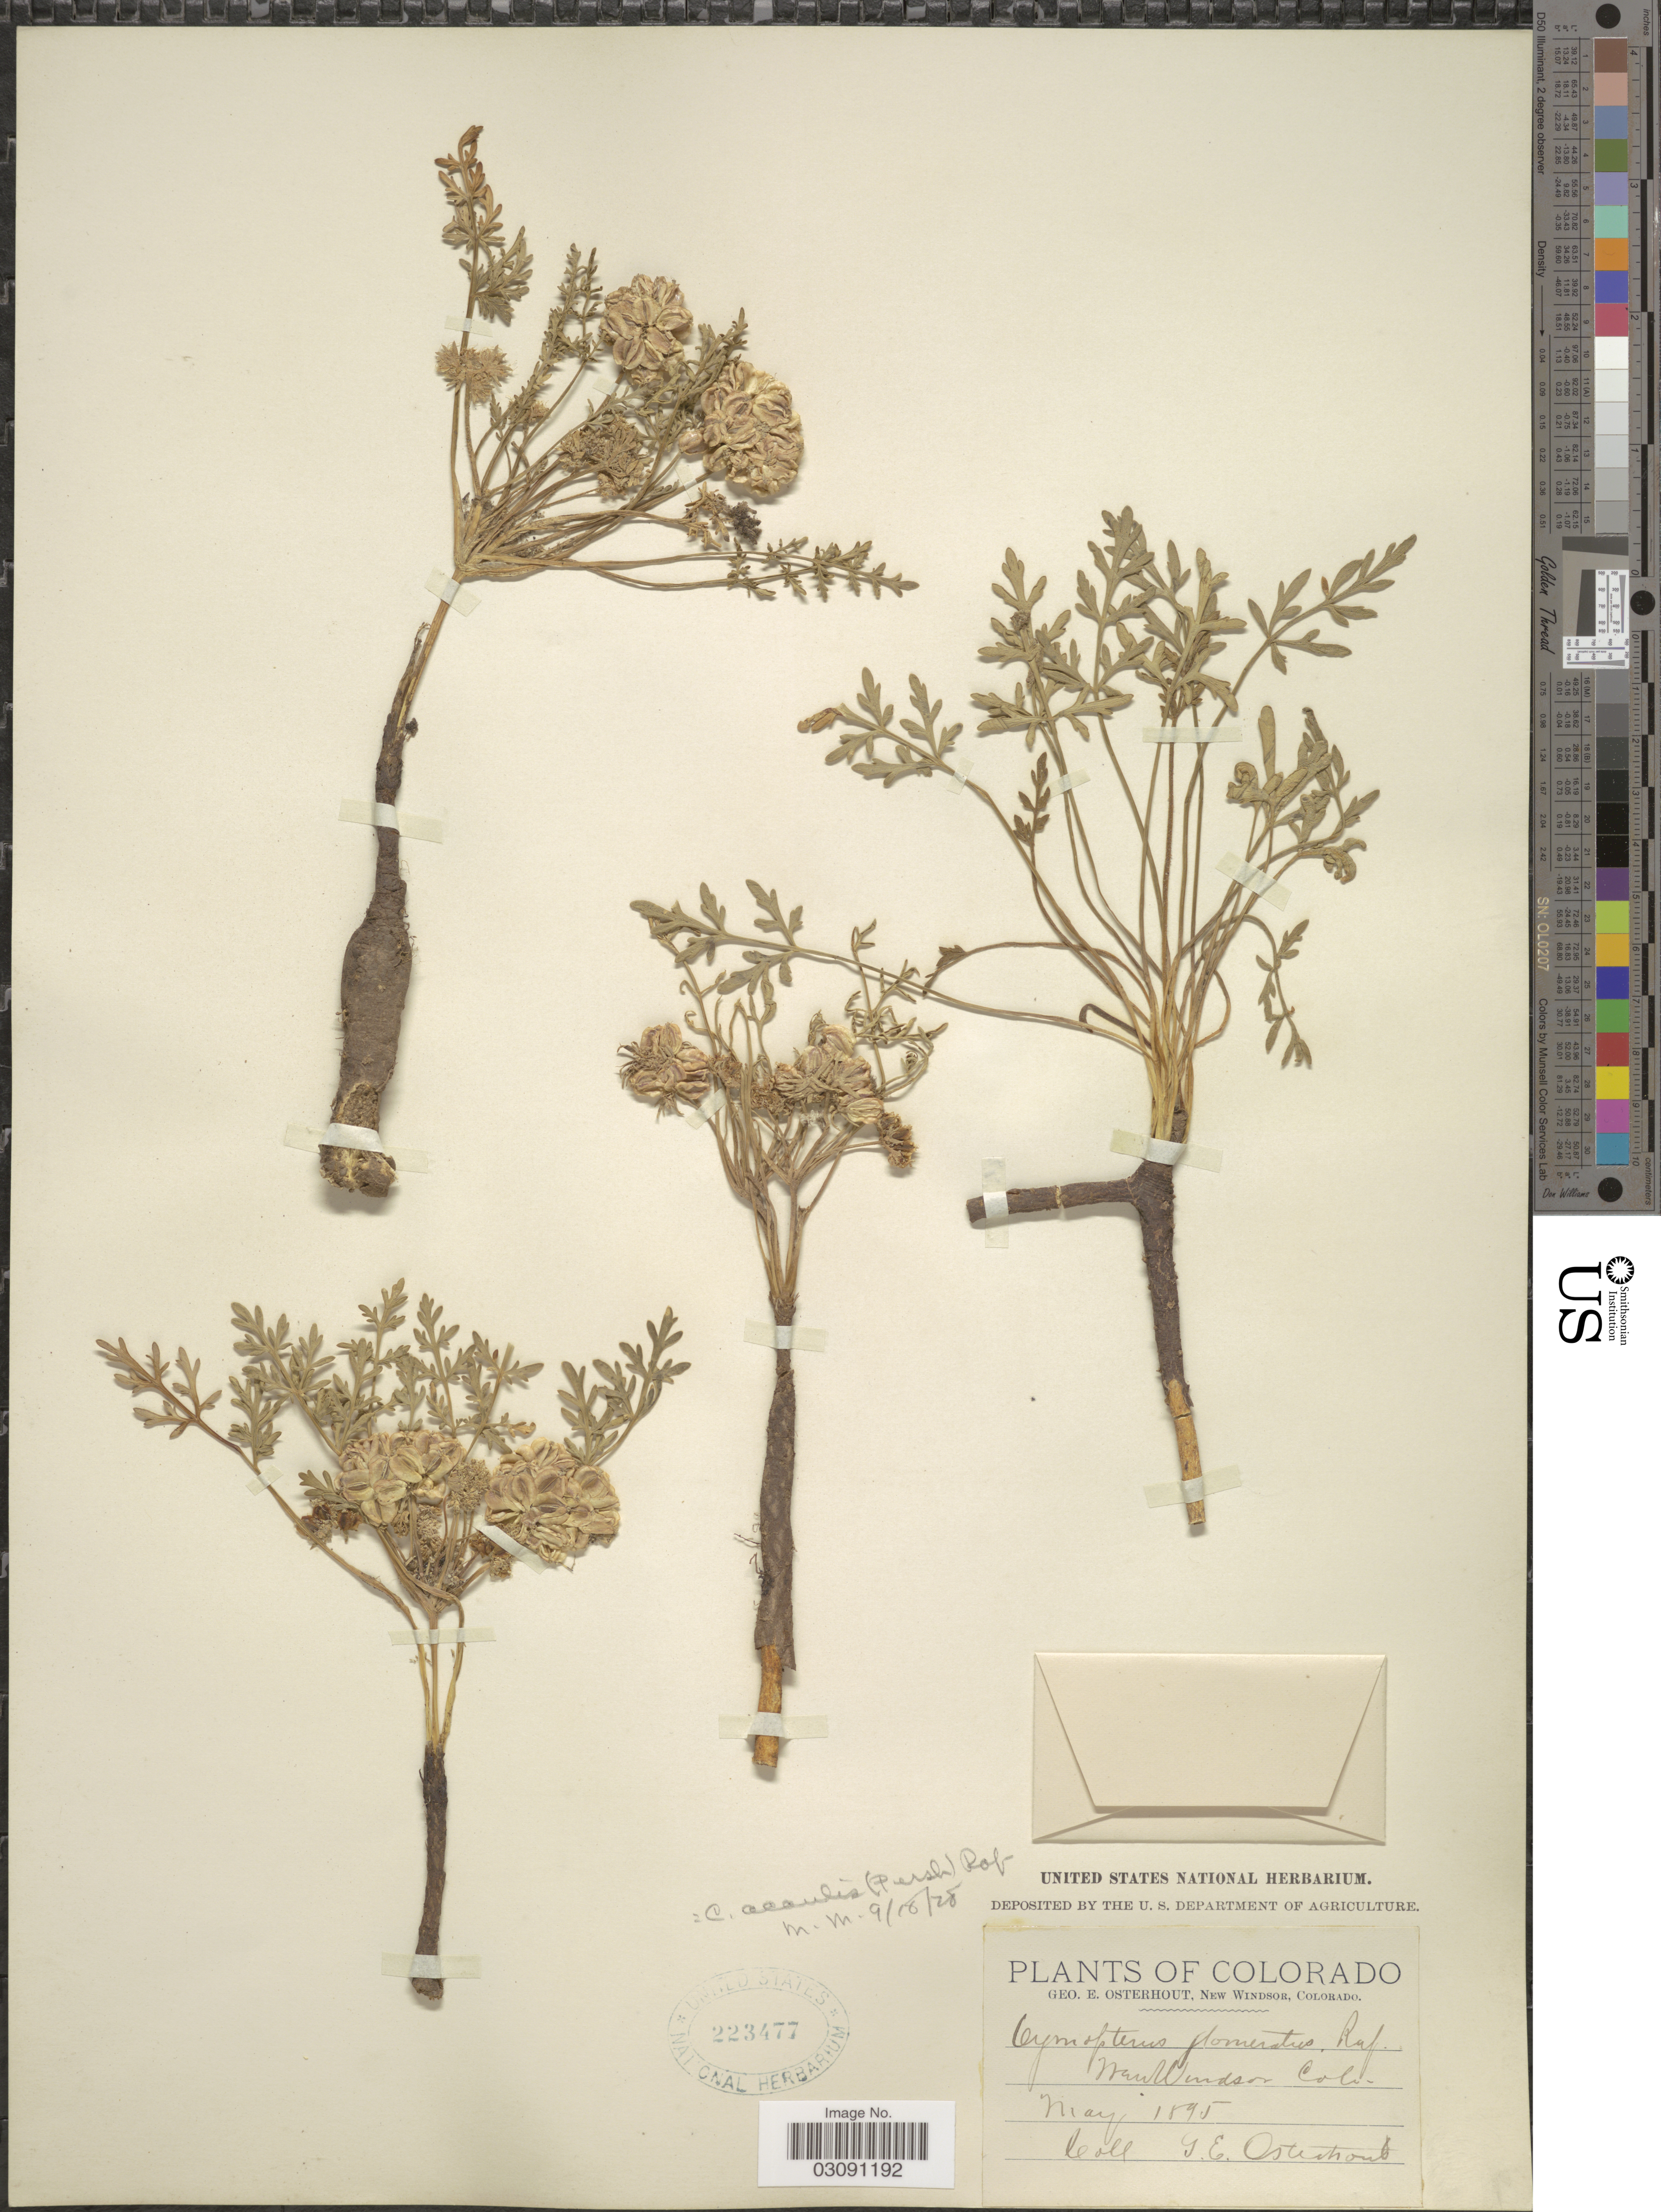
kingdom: Plantae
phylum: Tracheophyta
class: Magnoliopsida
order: Apiales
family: Apiaceae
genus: Cymopterus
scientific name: Cymopterus acaulis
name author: (Pursh) Raf.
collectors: G. Osterhout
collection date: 1895-05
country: United States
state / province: Colorado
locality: New Windsor.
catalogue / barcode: US 223477